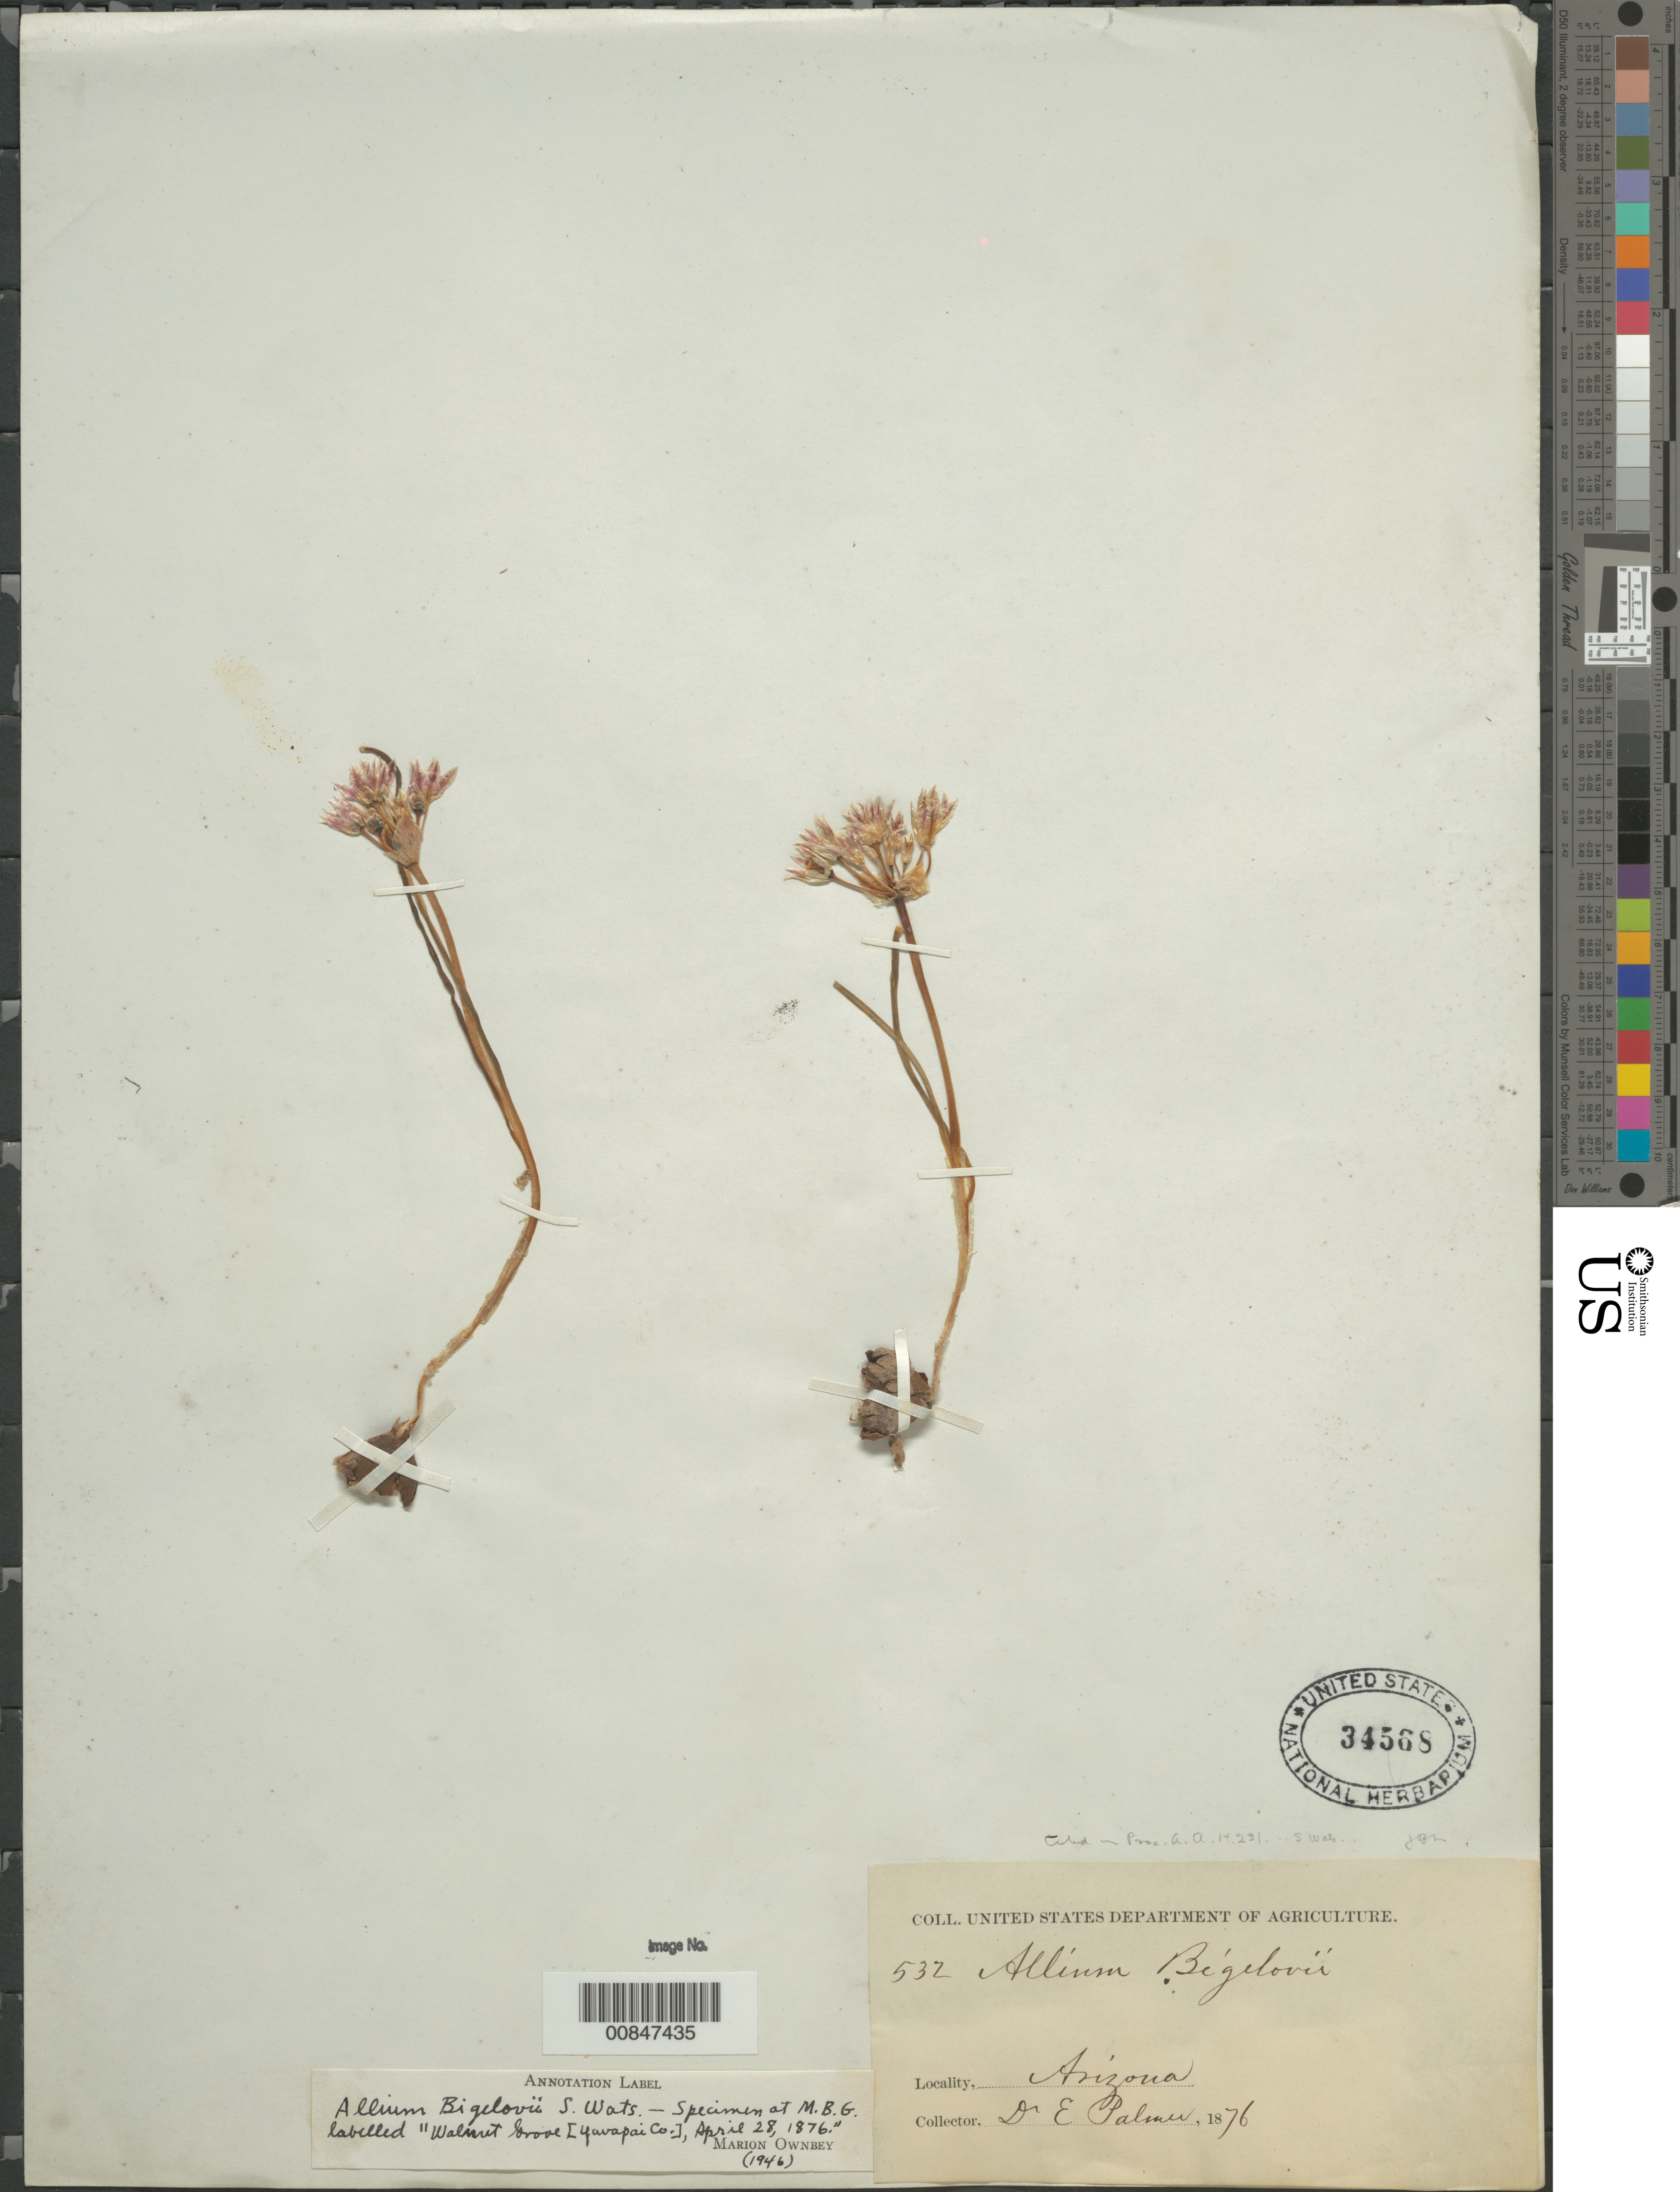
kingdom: Plantae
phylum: Tracheophyta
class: Liliopsida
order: Asparagales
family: Amaryllidaceae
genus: Allium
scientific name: Allium bigelovii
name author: (S. Watson) A.D. Grant & V.E. Grant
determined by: Ownbey, F. Marion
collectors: E. Palmer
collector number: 532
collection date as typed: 28 Apr 1876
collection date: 1876-04-28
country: United States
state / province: Arizona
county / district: Yavapai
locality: Walnut Grove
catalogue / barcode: US 34568